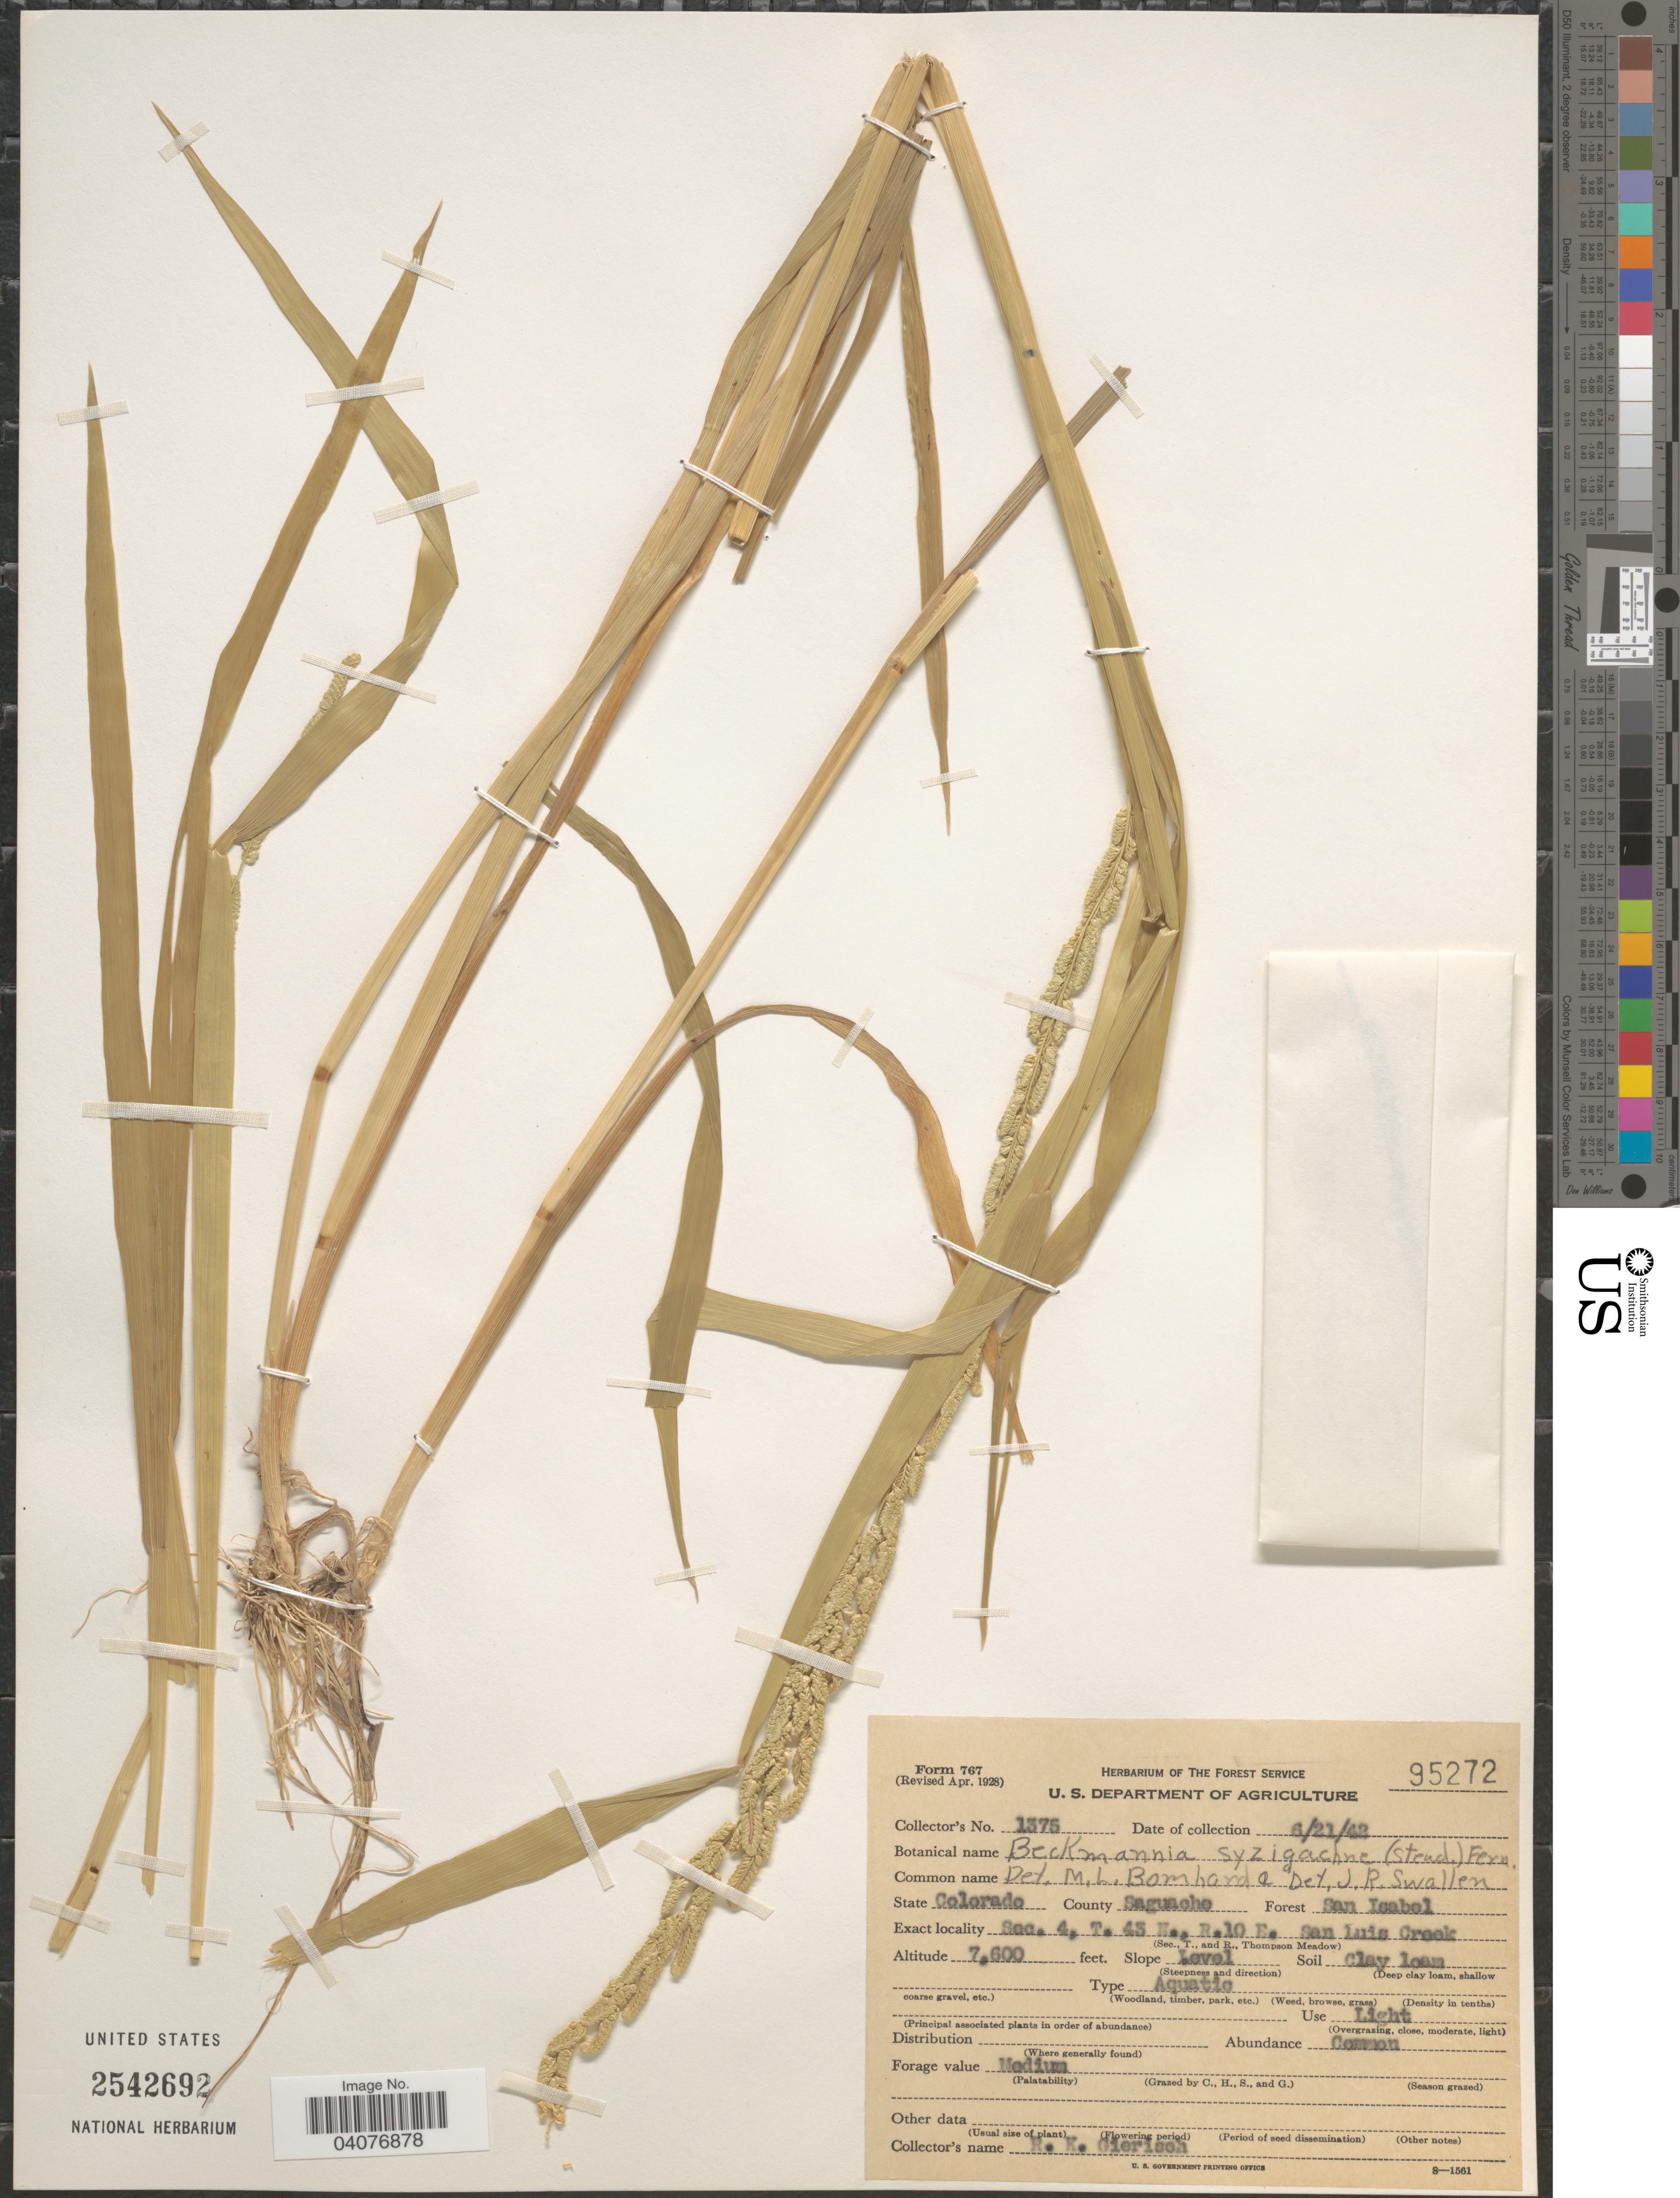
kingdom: Plantae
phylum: Tracheophyta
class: Liliopsida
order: Poales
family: Poaceae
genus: Beckmannia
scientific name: Beckmannia syzigachne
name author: (Steud.) Fernald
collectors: R. Gierisch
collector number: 1375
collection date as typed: Transcribed d/m/y: 21/6/42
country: United States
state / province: Colorado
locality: County Saguache. Forest San Isabel. Sec. 4, T. 43 W. R.10 E. San Luis Creek.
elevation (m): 2316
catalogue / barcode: US 2542692